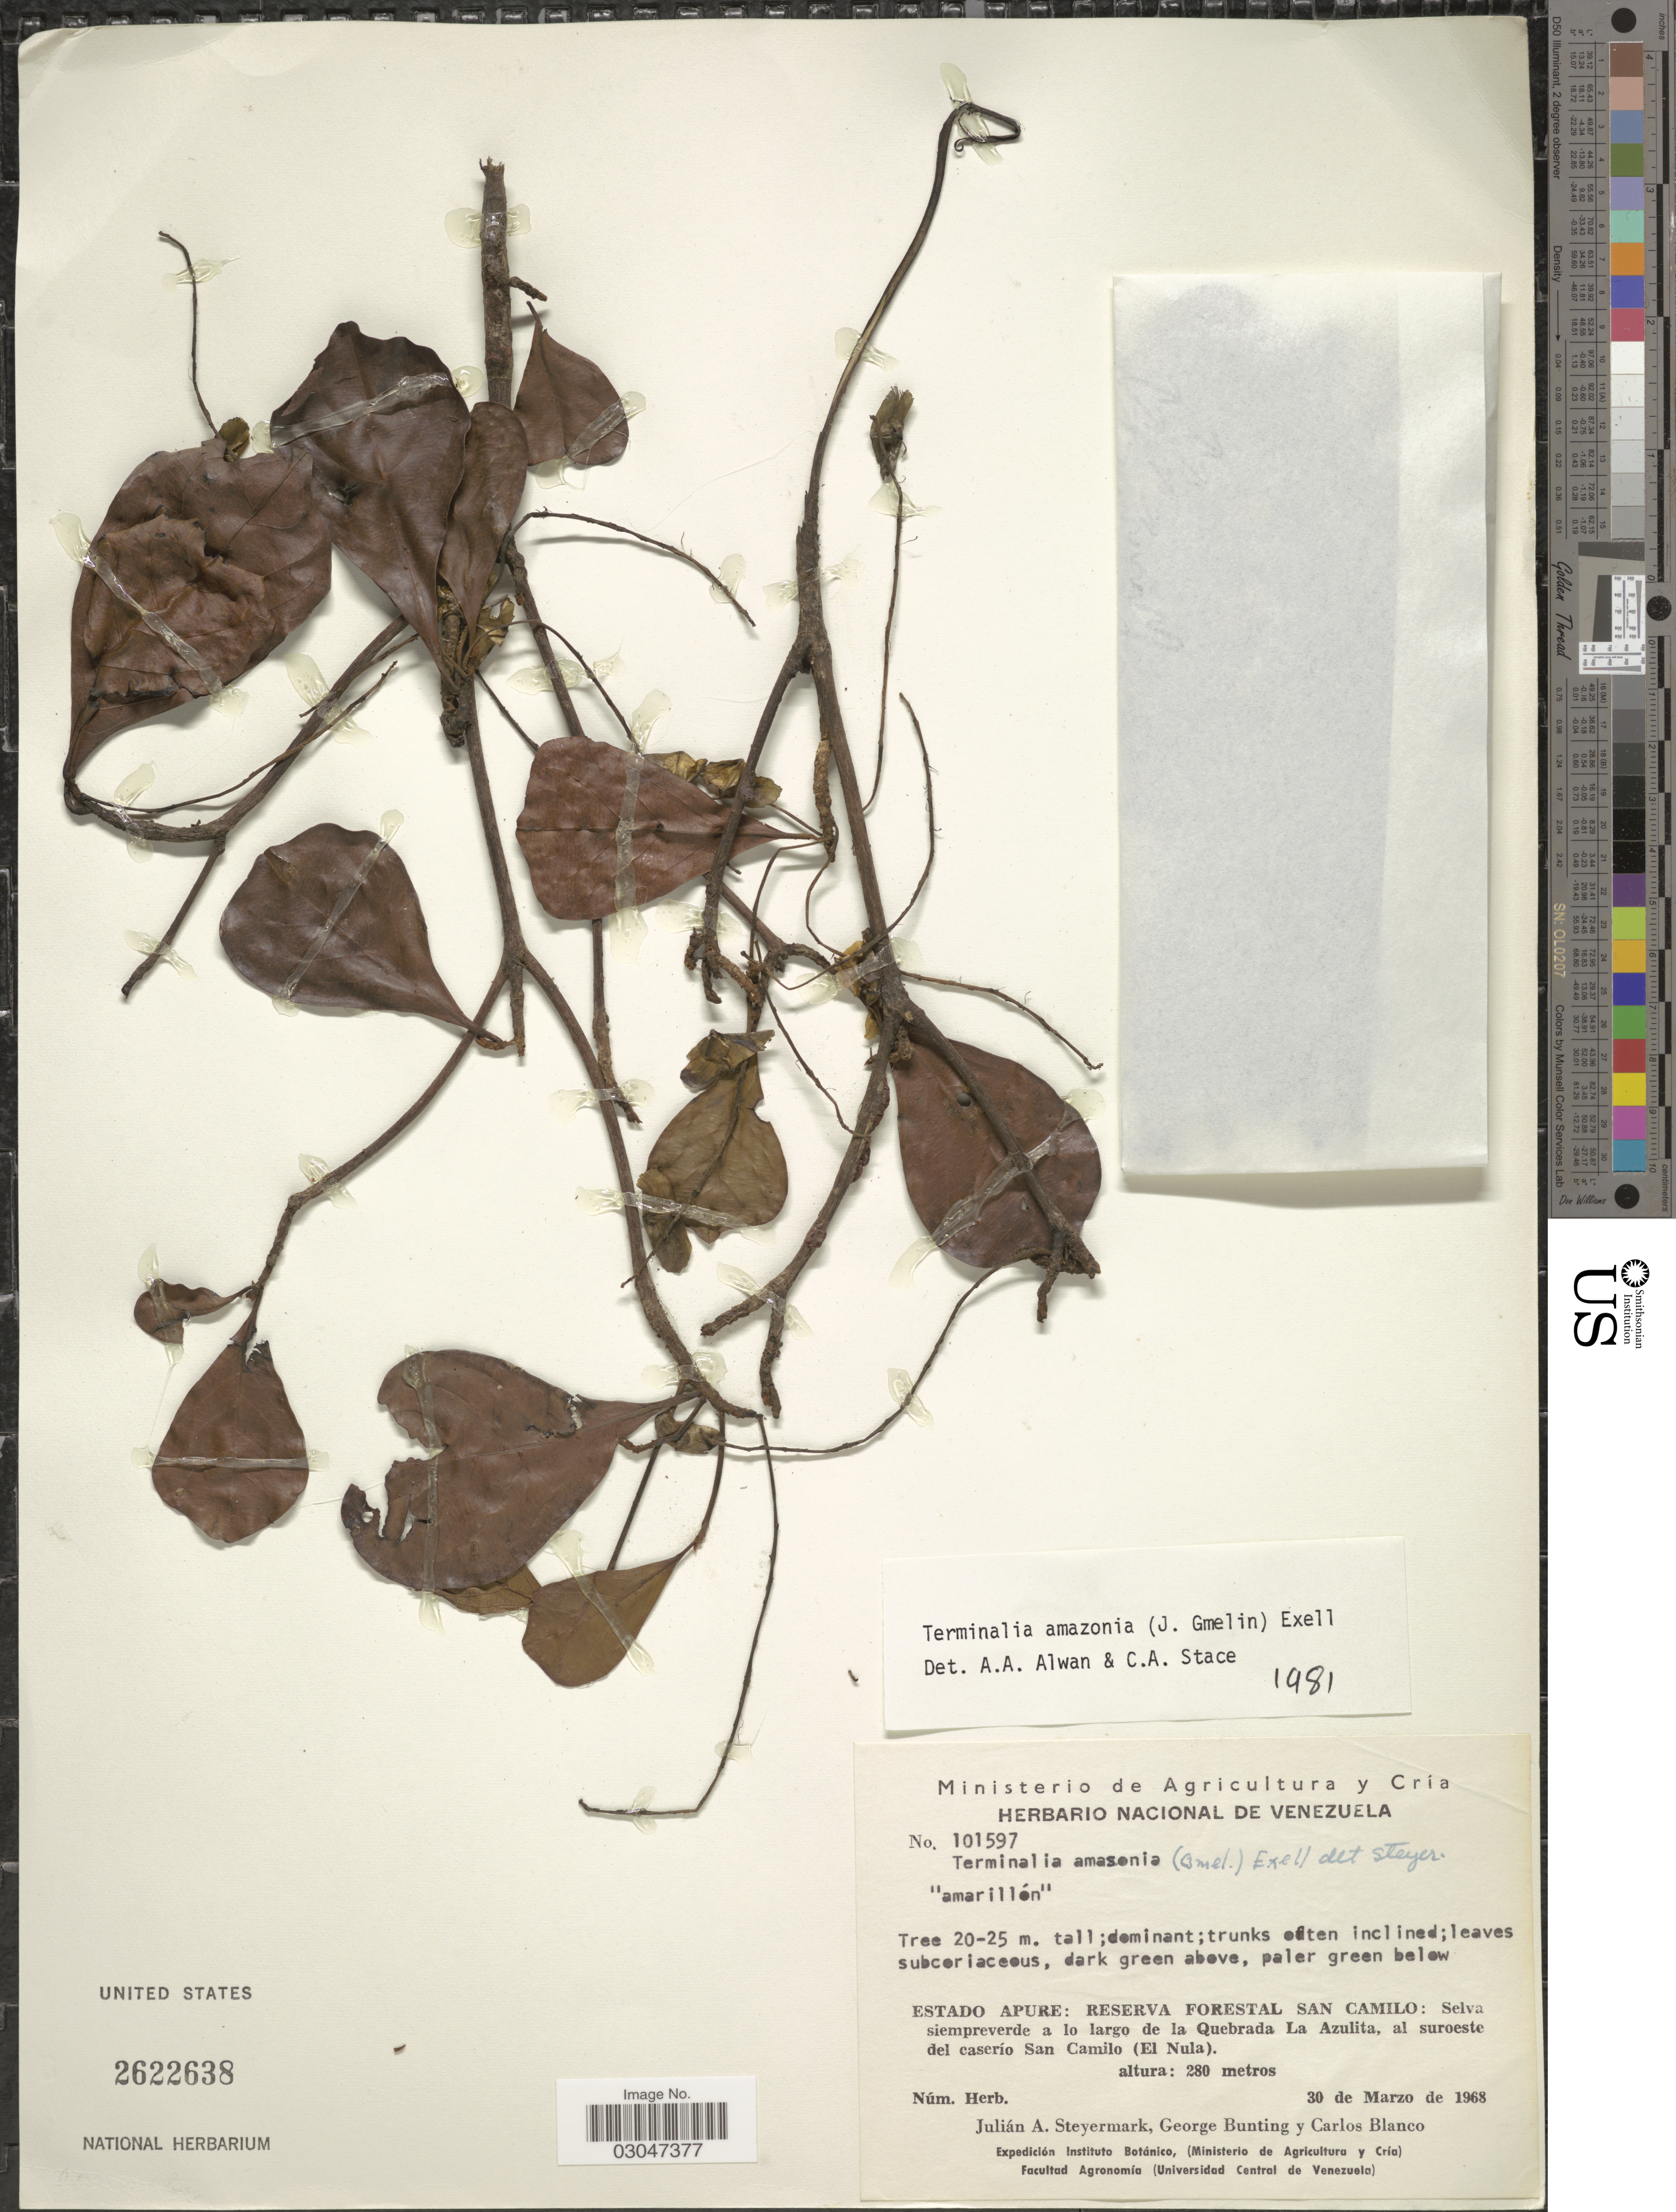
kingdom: Plantae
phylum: Tracheophyta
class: Magnoliopsida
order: Myrtales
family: Combretaceae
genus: Terminalia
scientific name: Terminalia amazonia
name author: (J.F. Gmel.) Exell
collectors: J. Steyermark, G. S. Bunting & C. Blanco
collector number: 101597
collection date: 1968-03-30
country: Venezuela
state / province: Apure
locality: Reserva Forestal San Camilo: Selva siempreverde a lo largo de la Quebrada La Azulita, al suroeste del caserío San Camilo (El Nula)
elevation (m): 280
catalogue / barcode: US 2622638